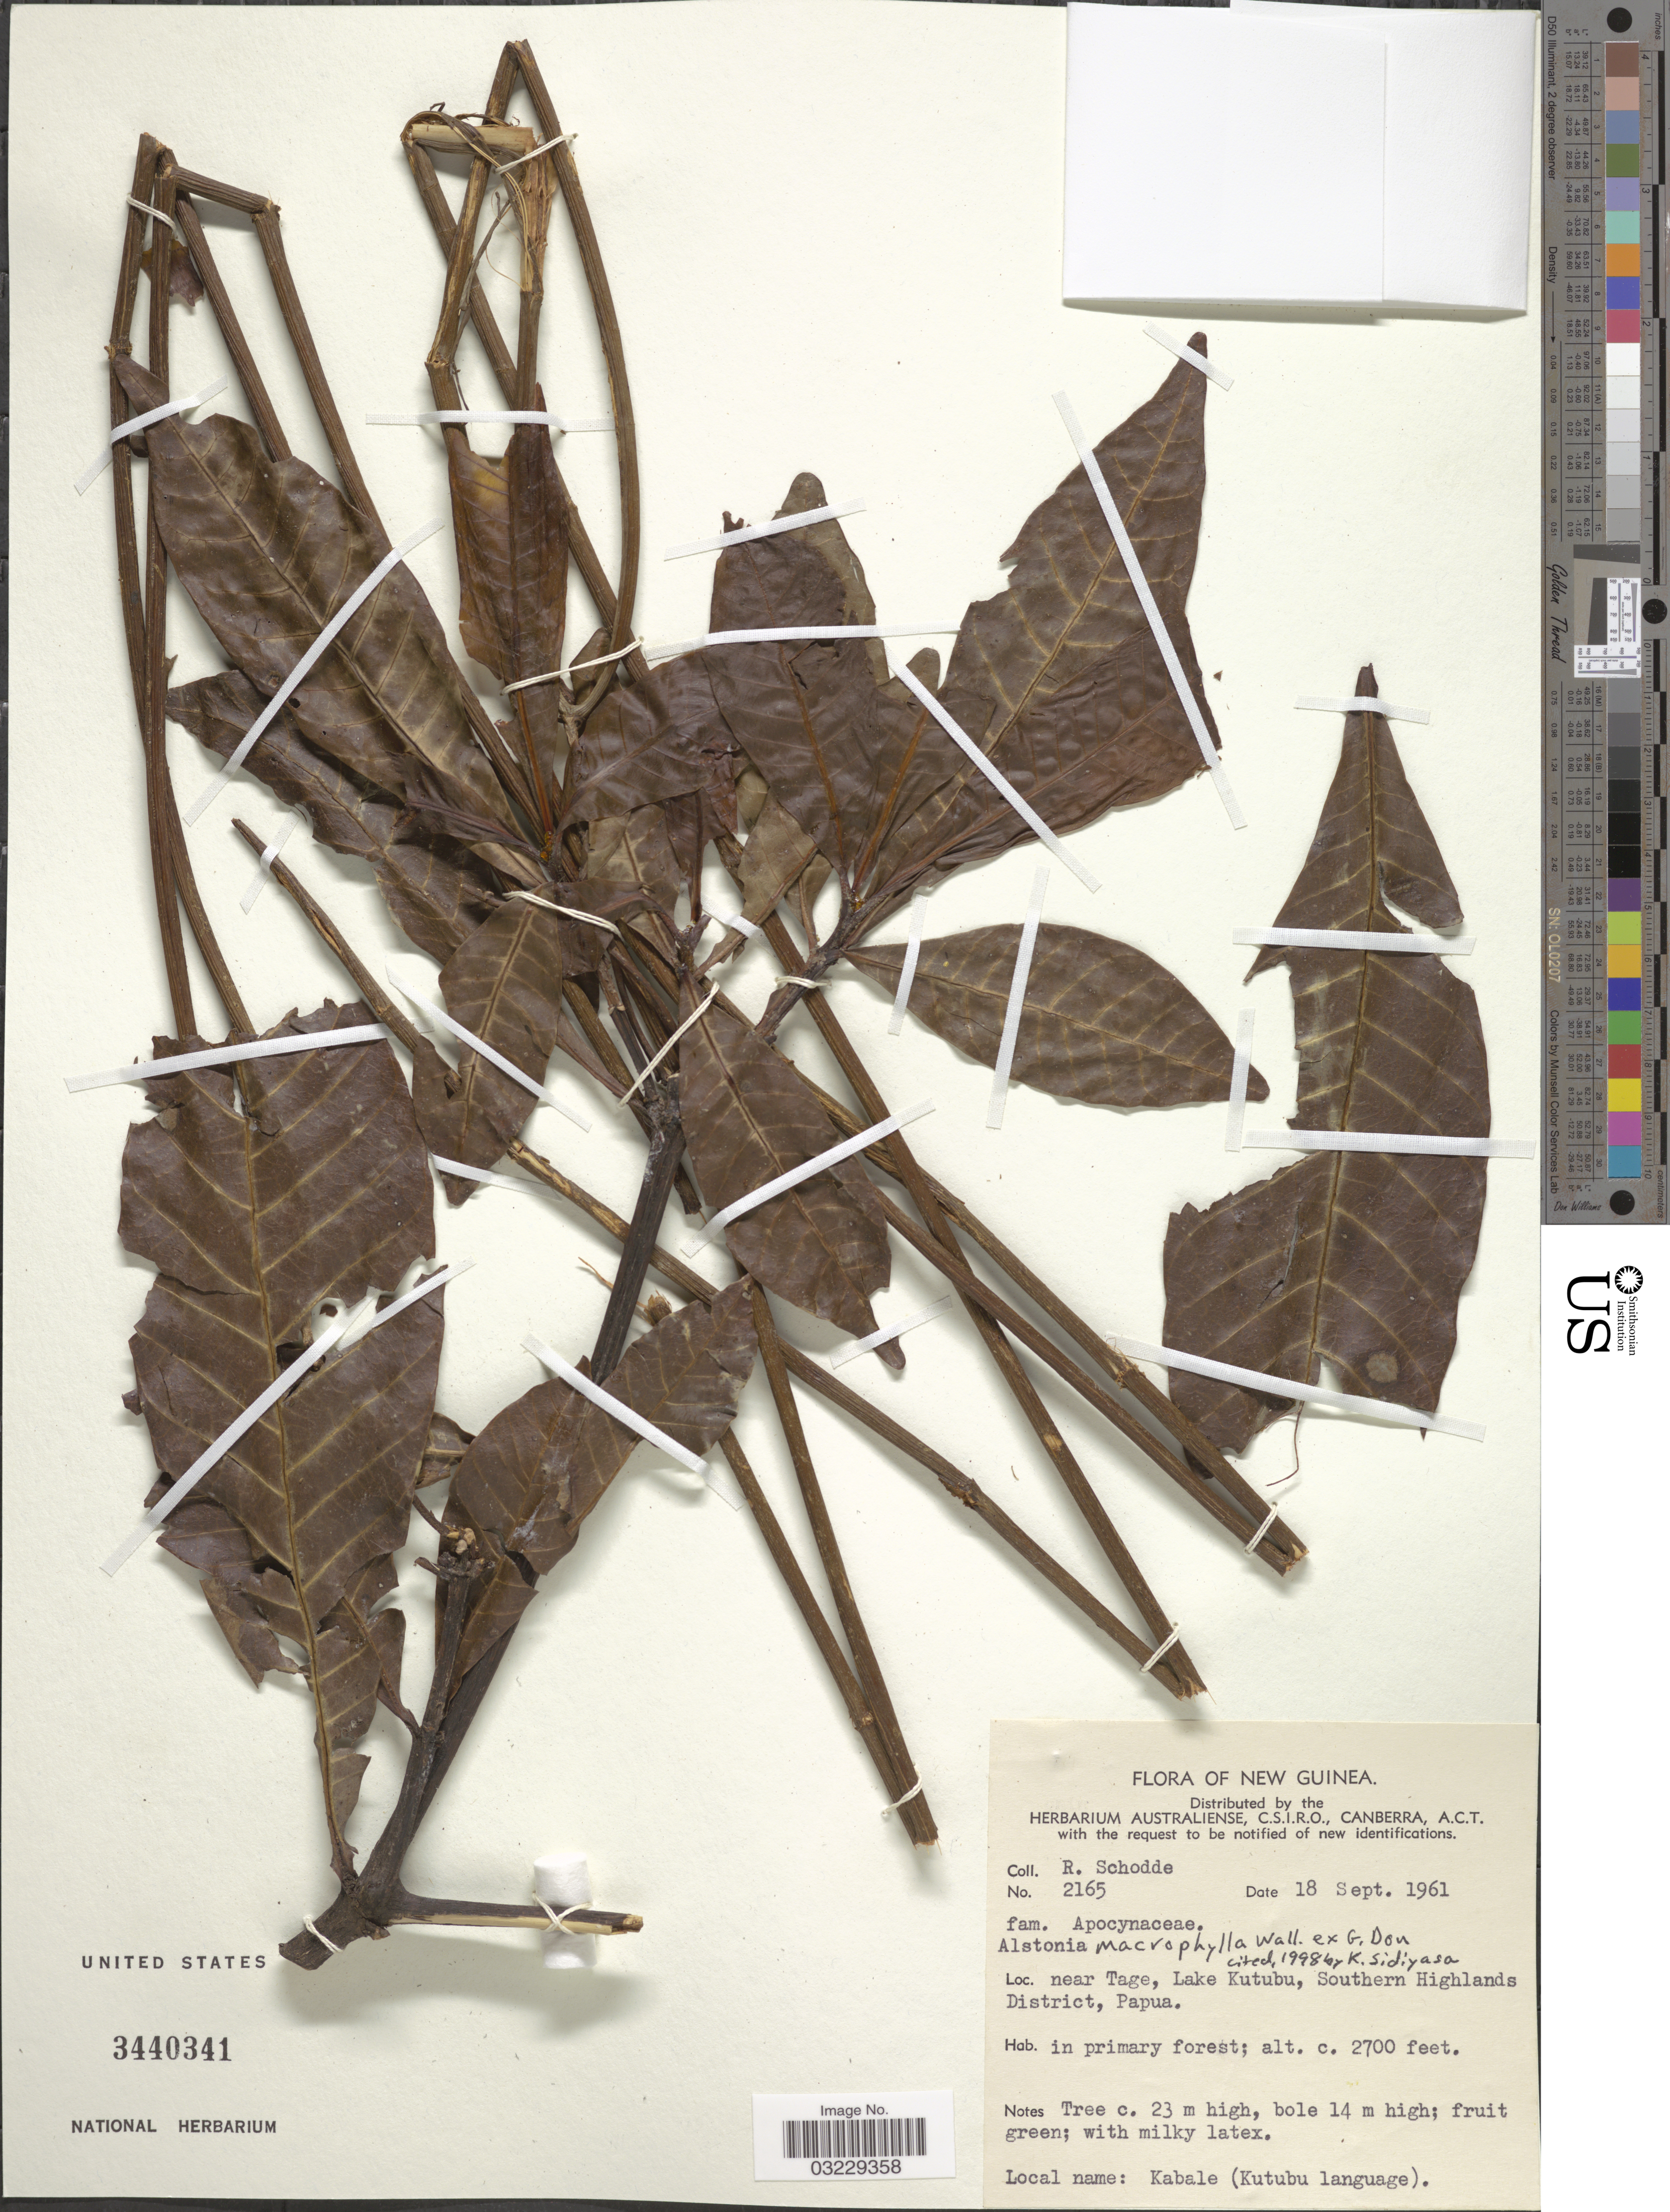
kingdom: Plantae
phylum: Tracheophyta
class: Magnoliopsida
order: Gentianales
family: Apocynaceae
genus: Alstonia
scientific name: Alstonia macrophylla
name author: Wall. ex G. Don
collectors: R. Schodde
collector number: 2165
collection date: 1961-09-18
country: Papua New Guinea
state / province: Southern Highlands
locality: New Guinea. Near Tage, Lake Kutubu, Southern Highlands District, Papua.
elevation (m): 823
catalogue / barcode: US 3440341